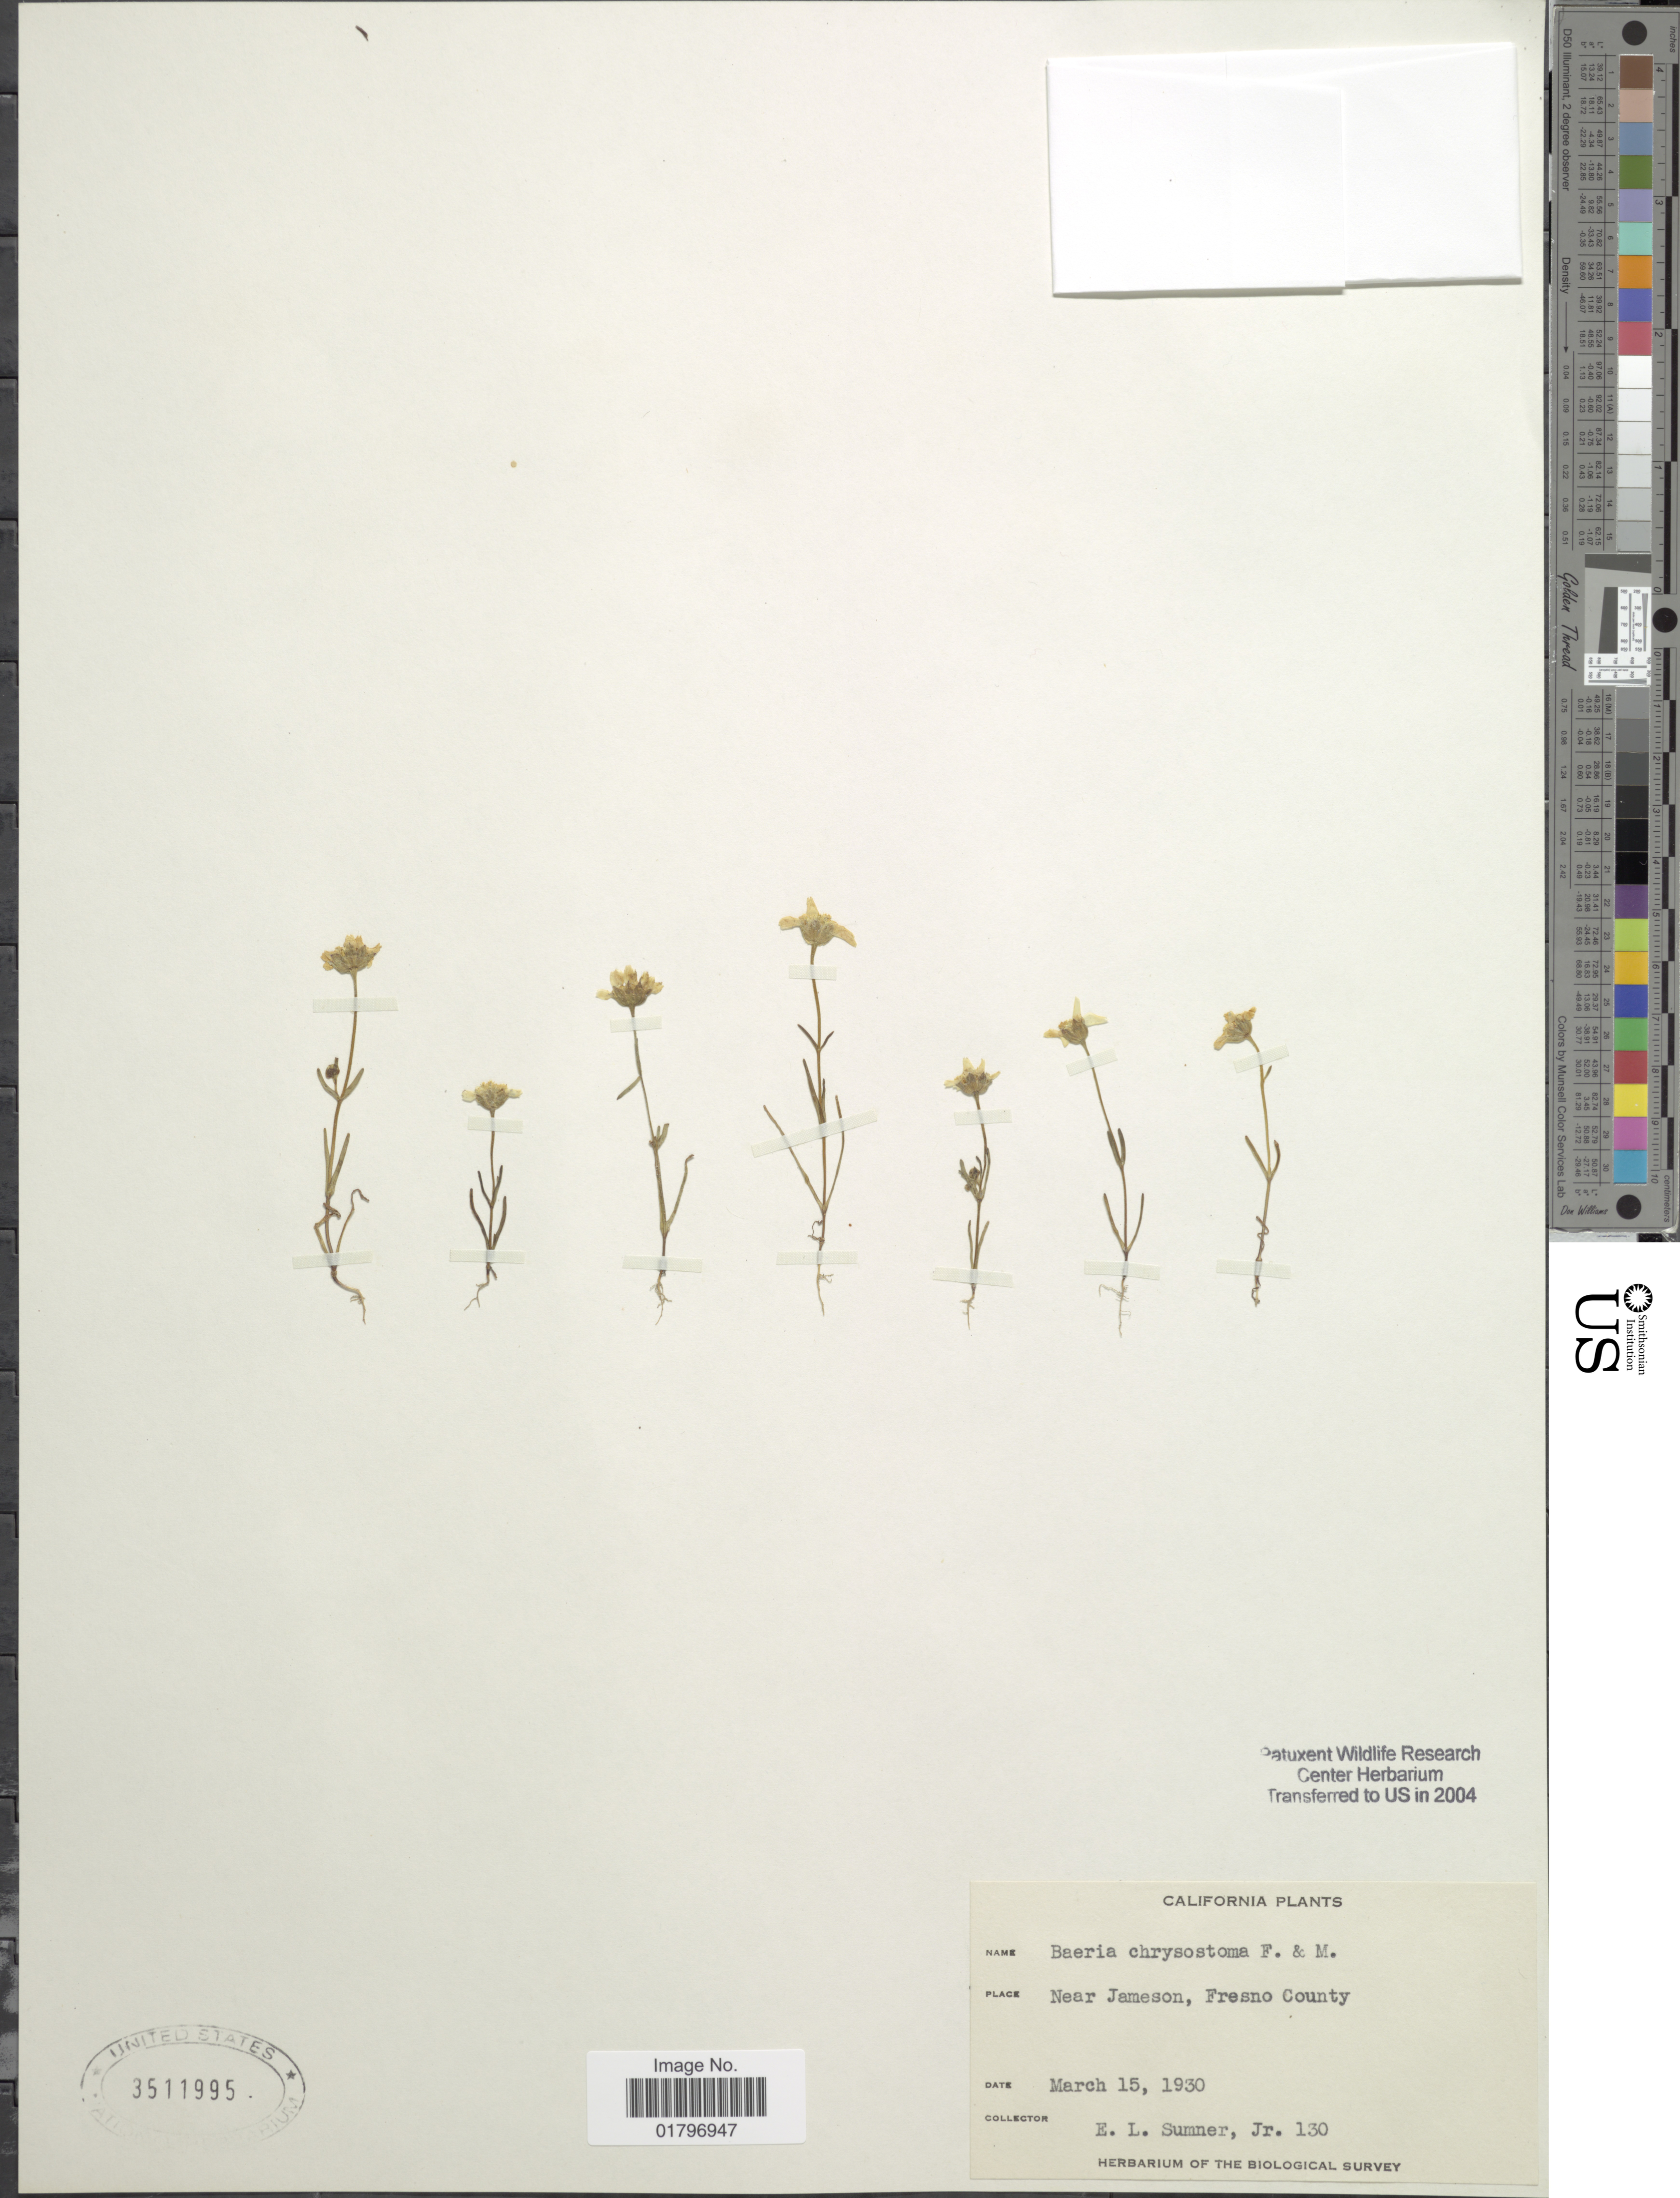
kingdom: Plantae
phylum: Tracheophyta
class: Magnoliopsida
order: Asterales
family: Asteraceae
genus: Lasthenia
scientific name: Lasthenia chrysostoma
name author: (Fisch. & C.A. Mey.) Greene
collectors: E. Sumner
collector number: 130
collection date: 1930-03-15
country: United States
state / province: California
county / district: Fresno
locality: Near Jameson, Fresno County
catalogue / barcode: US 3511995